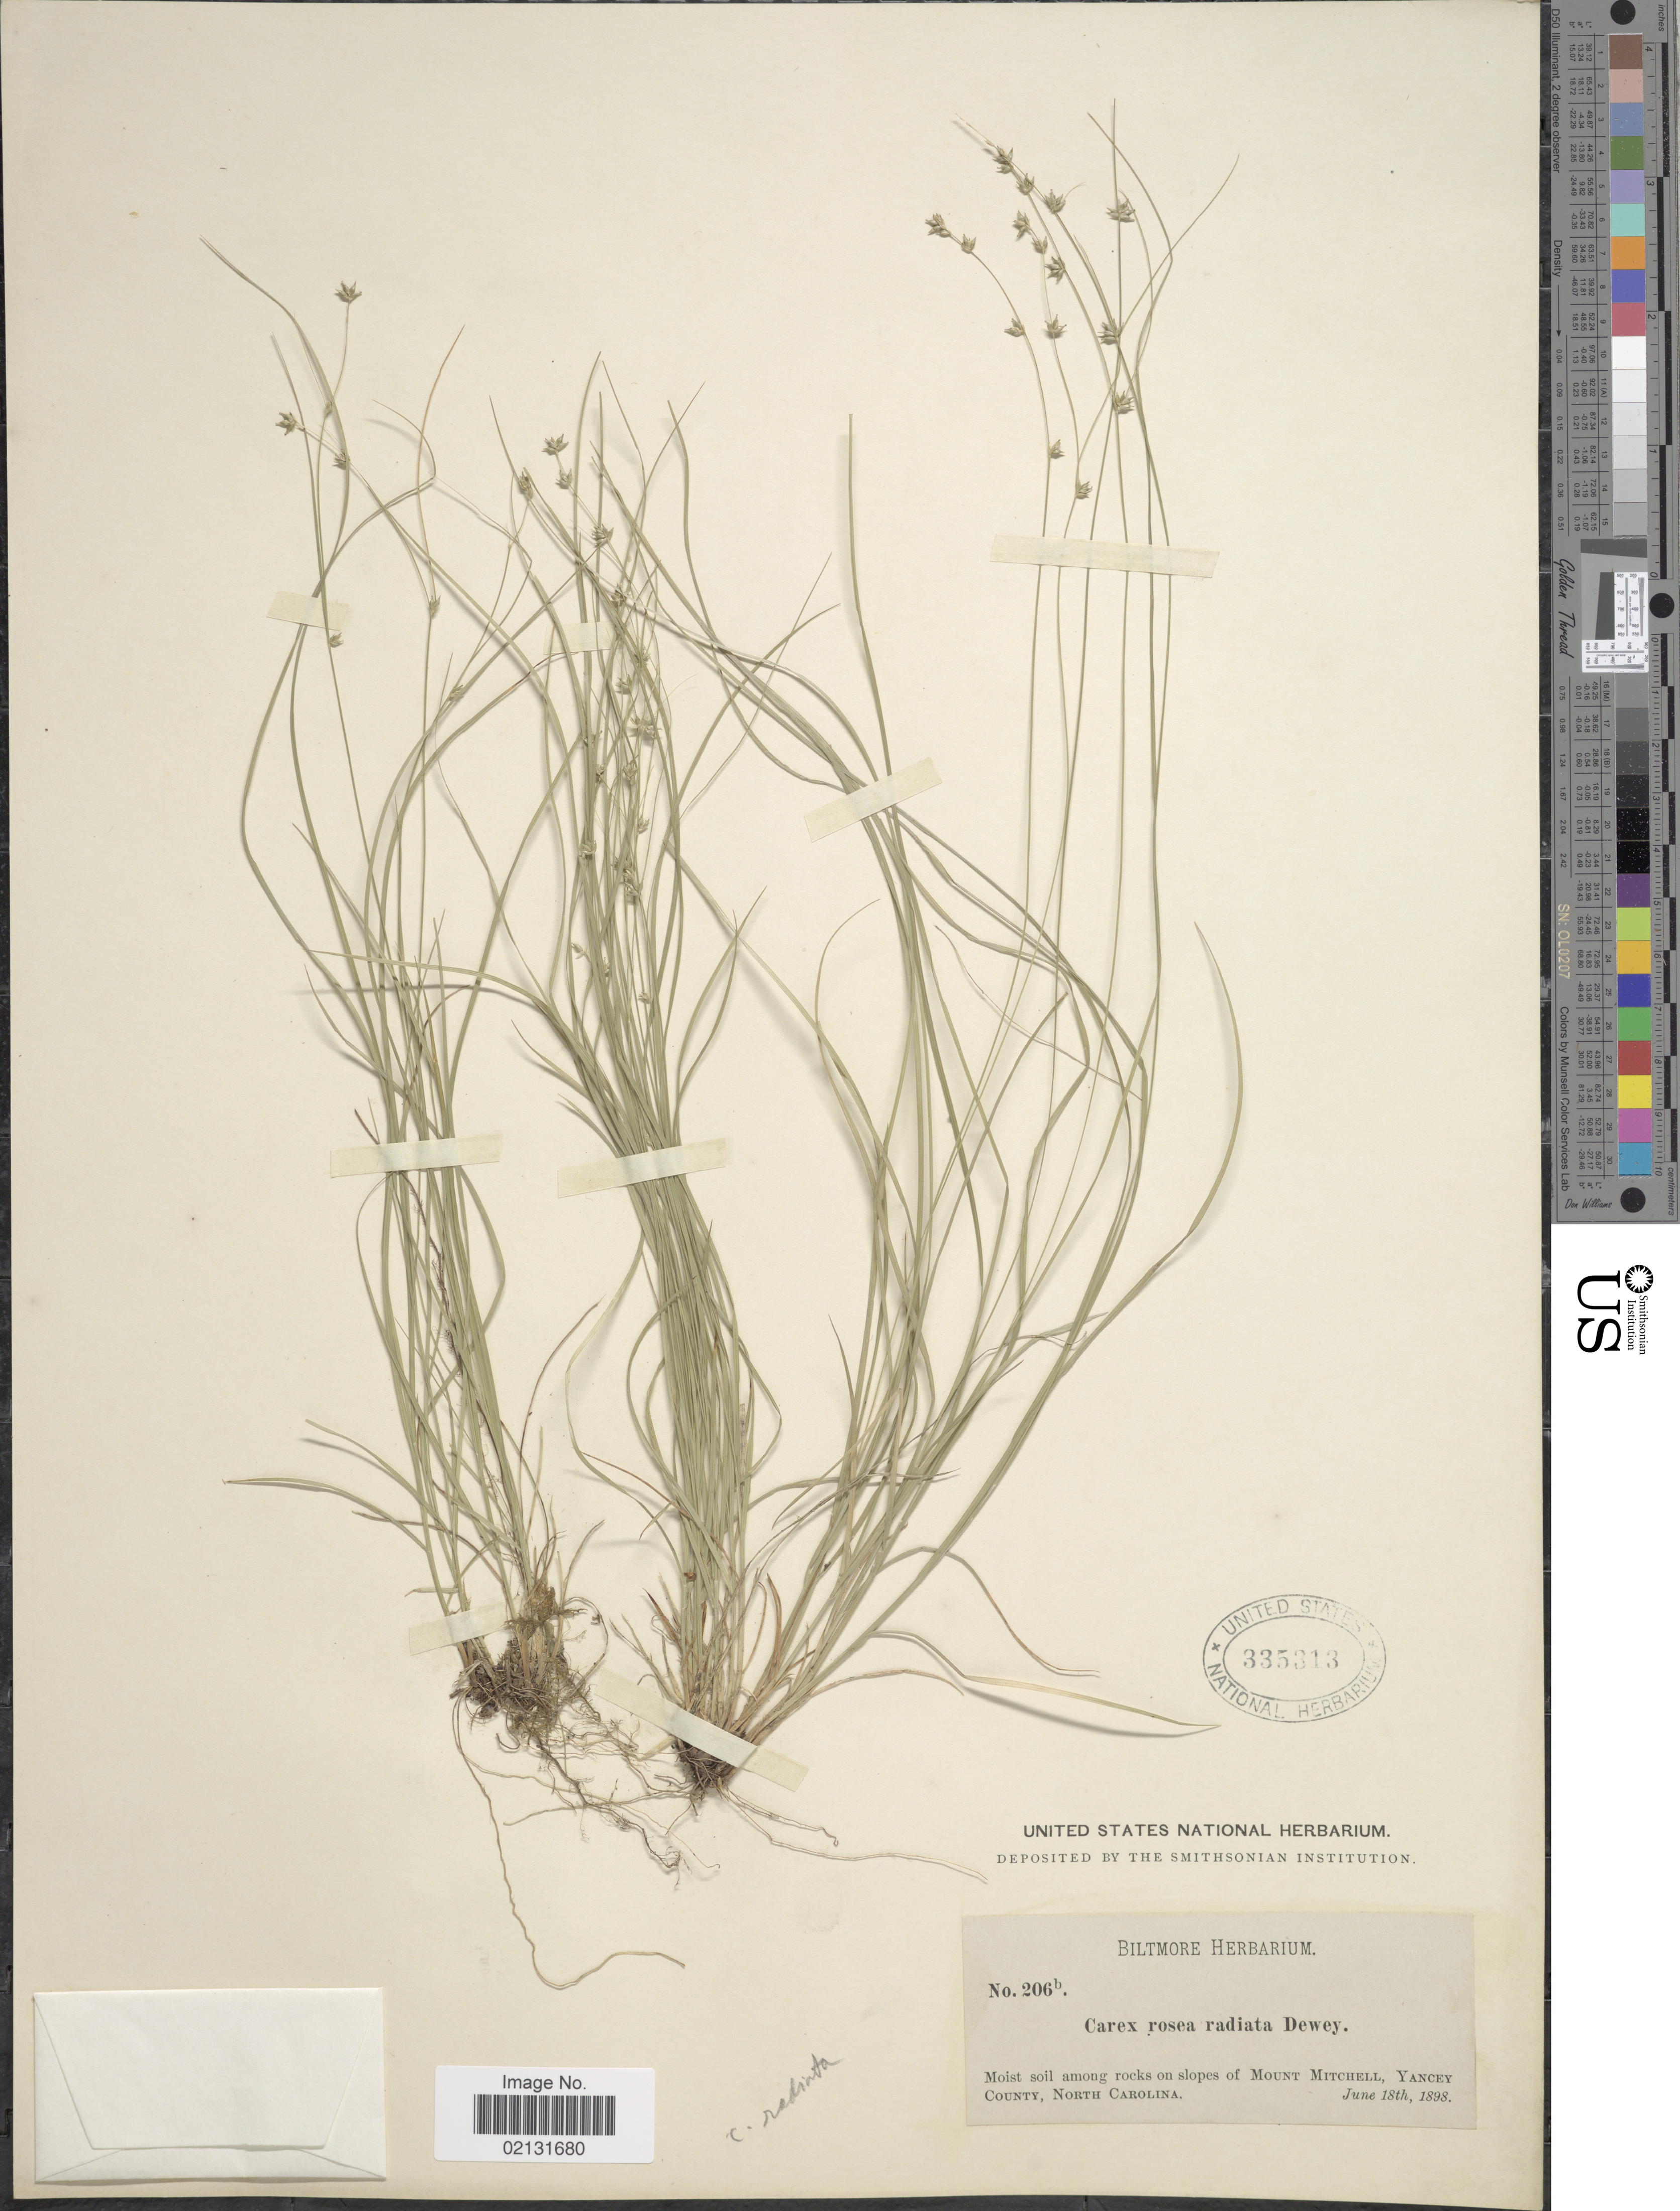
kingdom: Plantae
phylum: Tracheophyta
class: Liliopsida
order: Poales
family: Cyperaceae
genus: Carex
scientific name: Carex rosea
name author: Willd.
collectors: ex herb. Biltmore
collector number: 206b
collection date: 1898-06-18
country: United States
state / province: North Carolina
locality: Among rocks on slopes of Mount Mitchell, Yancey County.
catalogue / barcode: US 335313